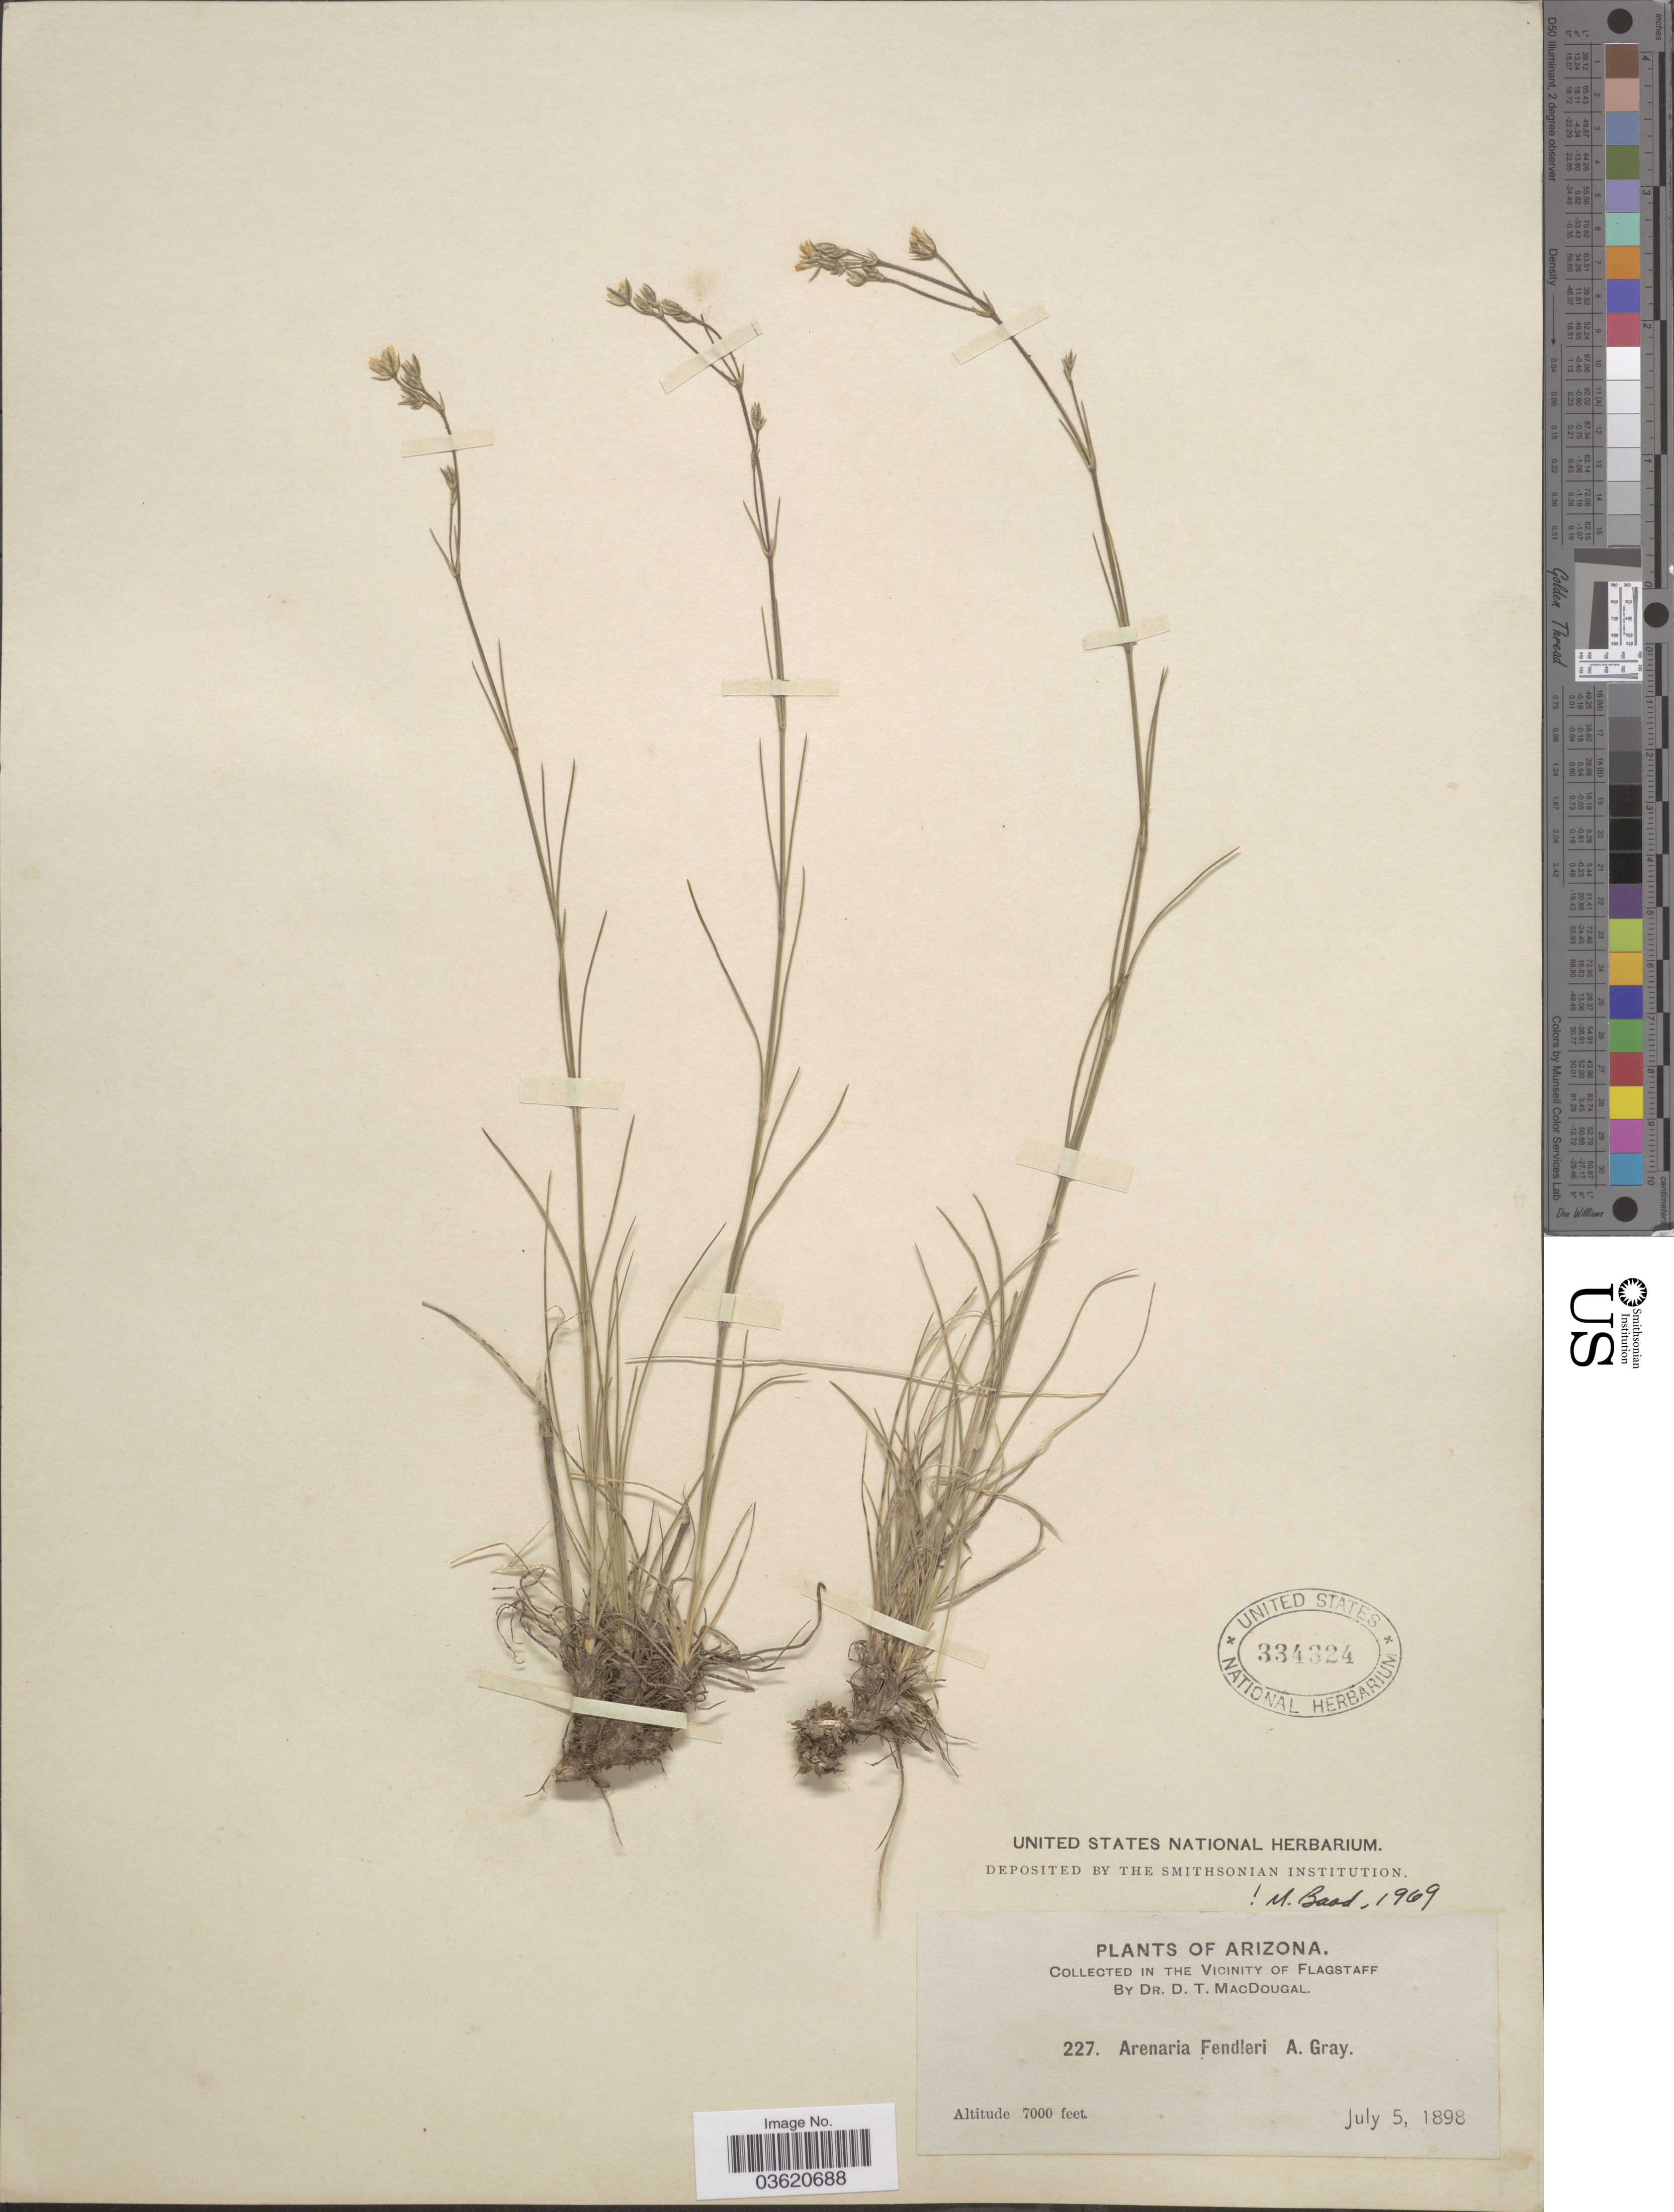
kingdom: Plantae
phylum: Tracheophyta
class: Magnoliopsida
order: Caryophyllales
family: Caryophyllaceae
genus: Eremogone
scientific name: Eremogone fendleri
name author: (A. Gray) Ikonn.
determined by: U.S. National Herbarium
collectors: D. T. MacDougal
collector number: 227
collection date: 1898-07-05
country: United States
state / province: Arizona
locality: In the Vicinity of Flagstaff.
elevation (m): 2134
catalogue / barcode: US 334324